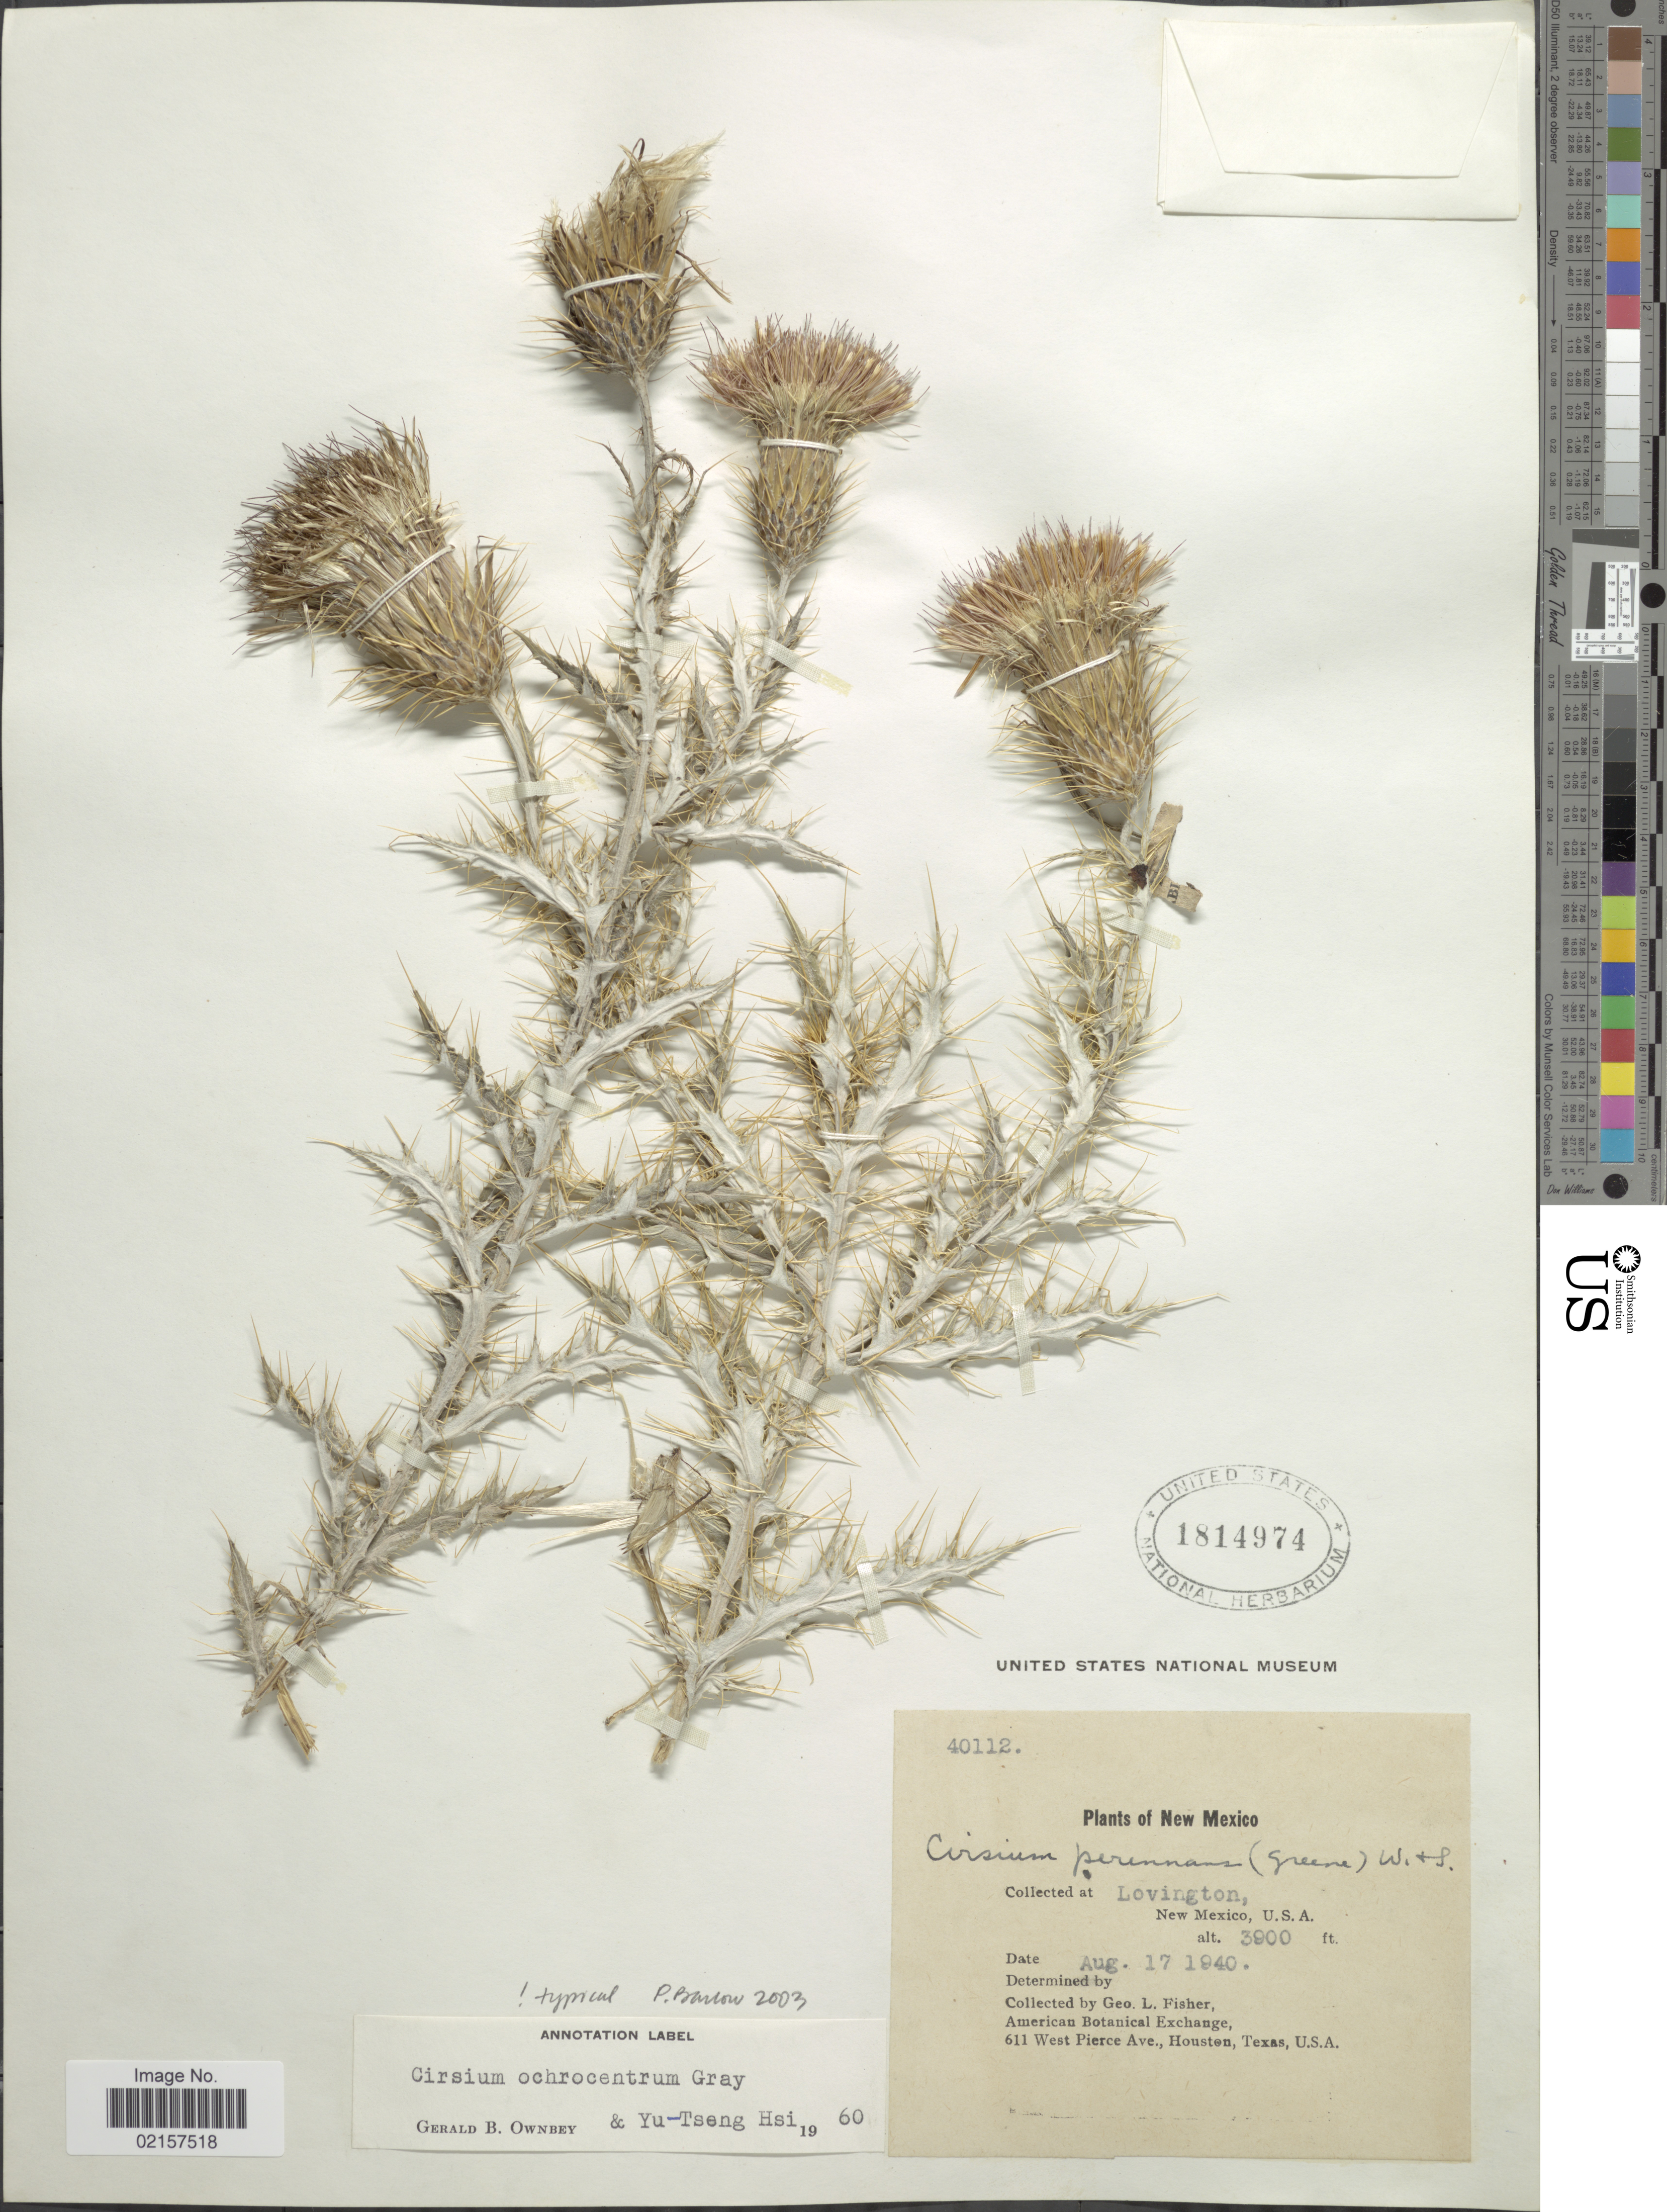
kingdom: Plantae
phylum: Tracheophyta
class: Magnoliopsida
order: Asterales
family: Asteraceae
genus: Cirsium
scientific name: Cirsium ochrocentrum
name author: A. Gray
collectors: G. L. Fisher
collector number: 40112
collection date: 1940-08-17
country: United States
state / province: New Mexico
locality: Lovington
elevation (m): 1189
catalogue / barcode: US 1814974